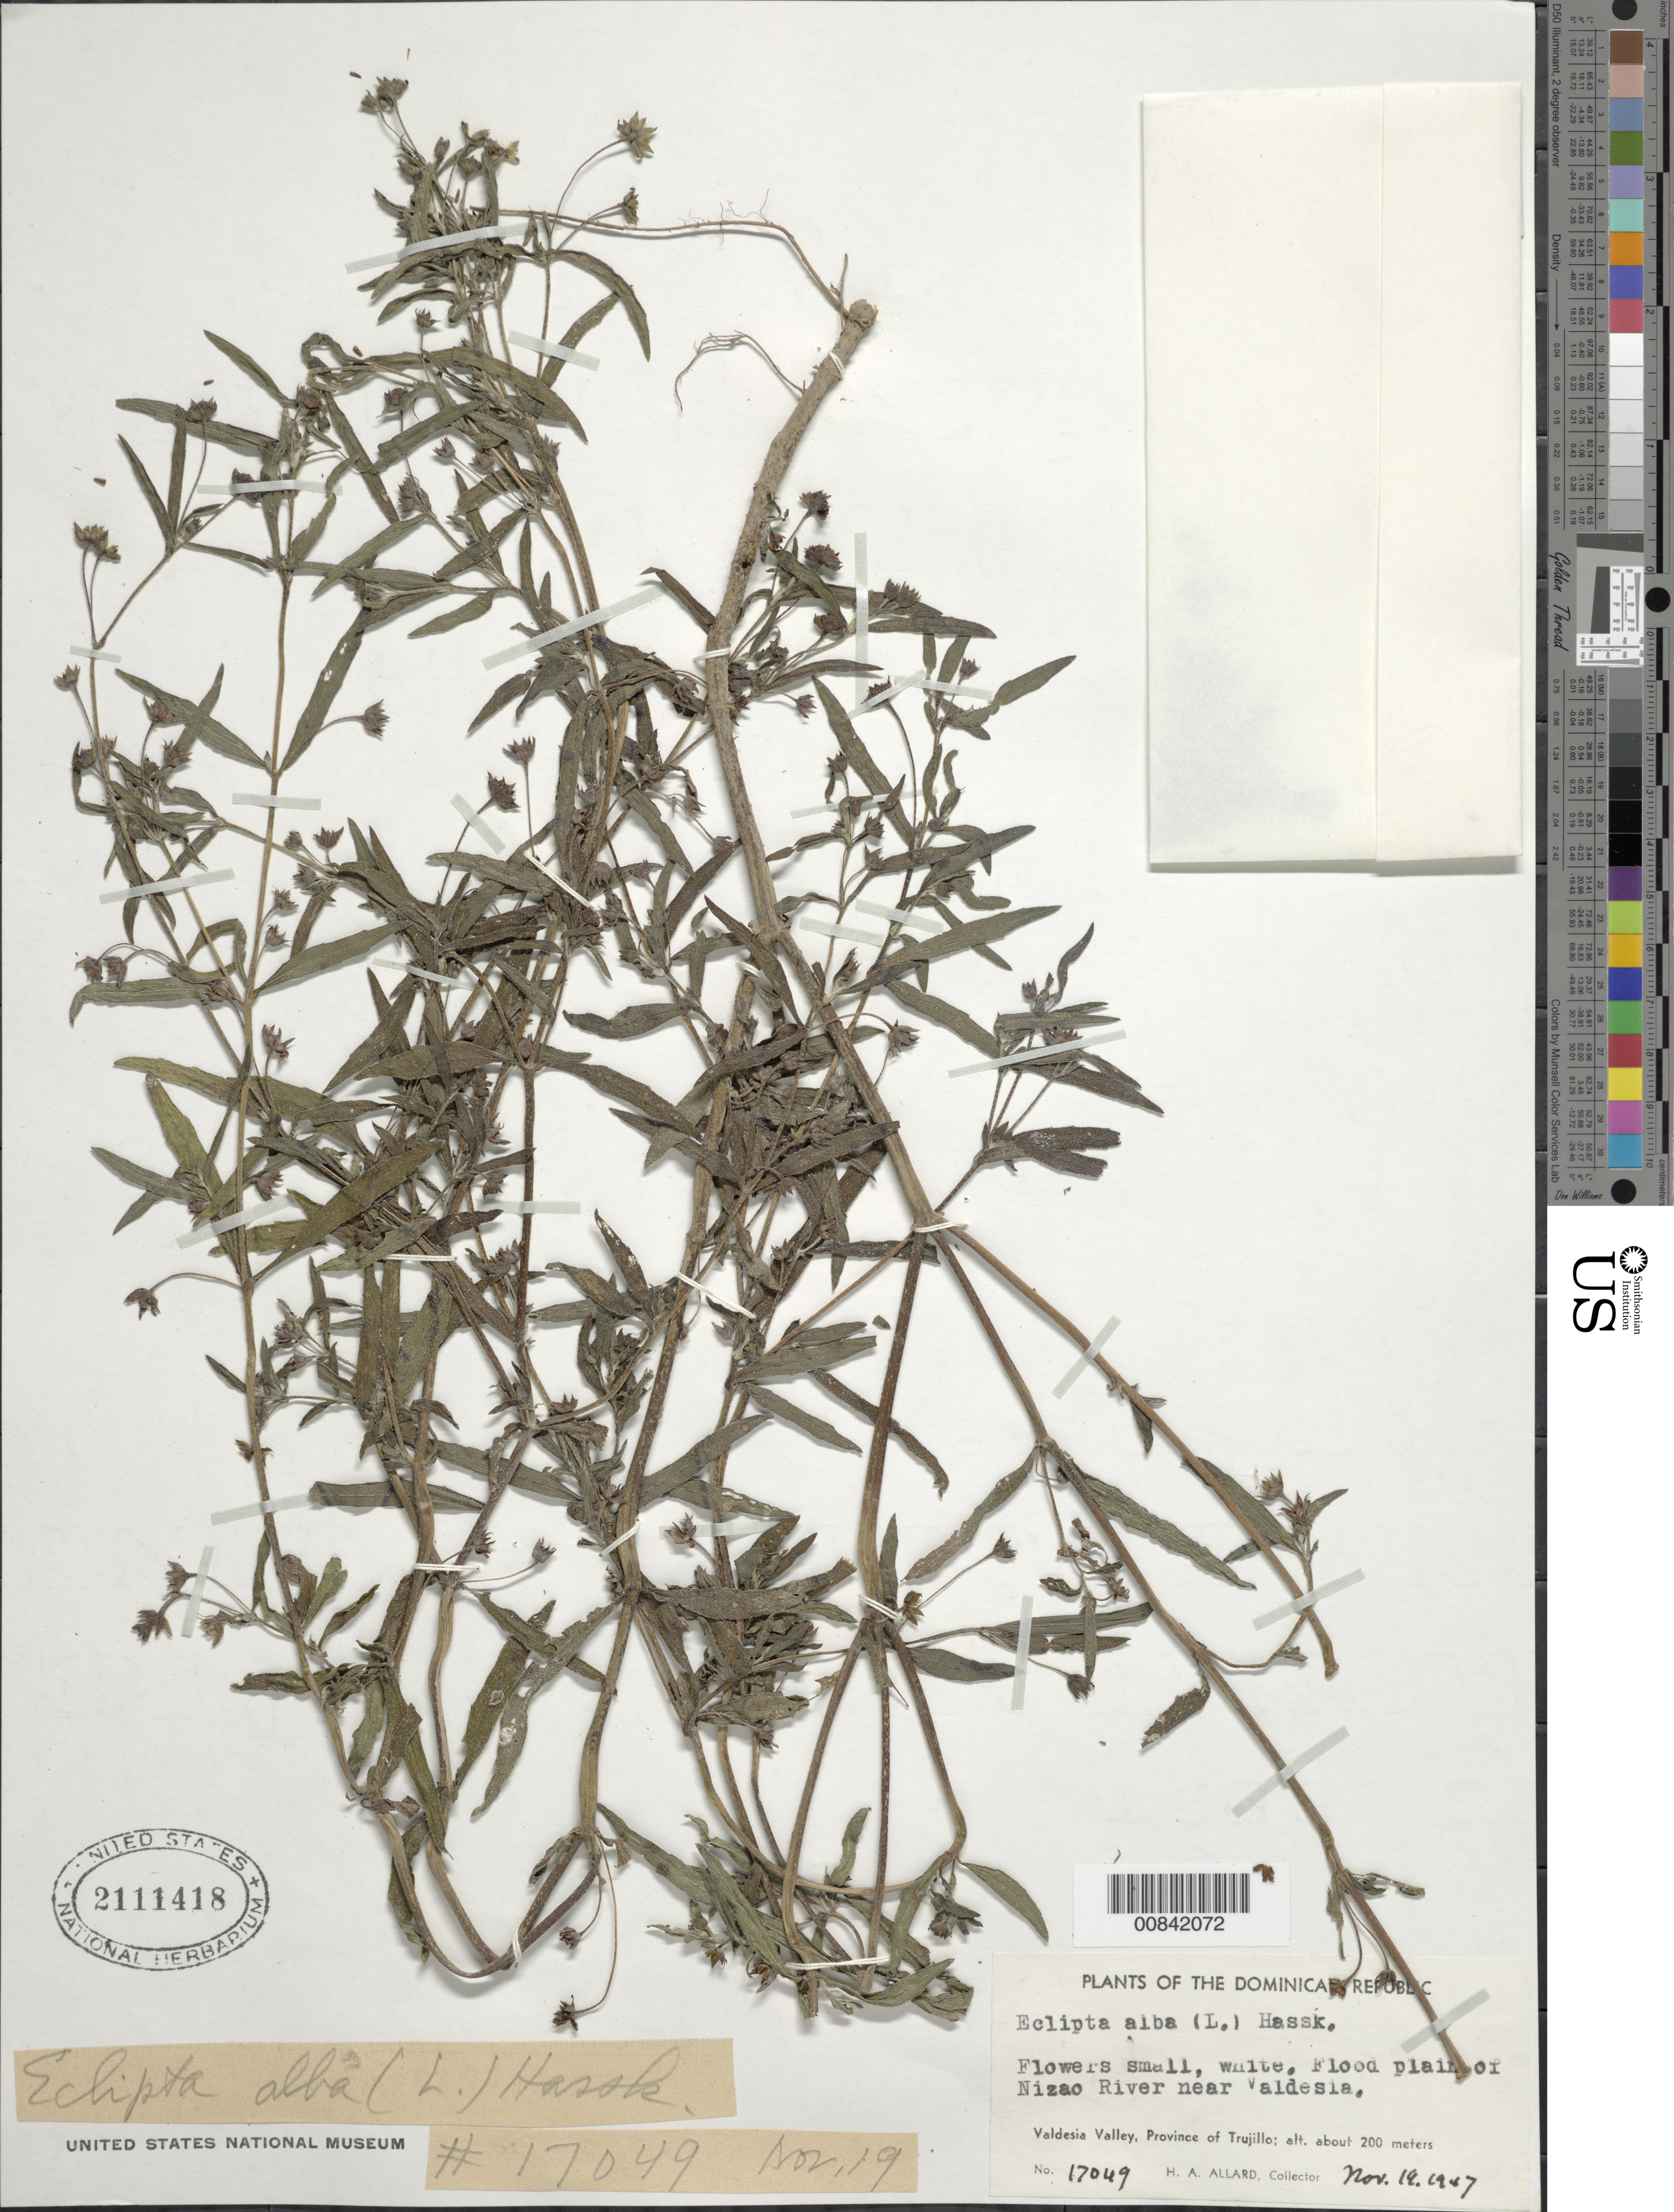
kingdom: Plantae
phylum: Tracheophyta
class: Magnoliopsida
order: Asterales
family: Asteraceae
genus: Eclipta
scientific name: Eclipta prostrata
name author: (L.) L.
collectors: H. A. Allard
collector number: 17049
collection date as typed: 19 Nov 1946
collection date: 1946-11-19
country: Dominican Republic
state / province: San Cristobal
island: Hispaniola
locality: Valdesia Valley, Nizao River near Valdesia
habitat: Flood plain of river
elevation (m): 200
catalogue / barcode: US 2111418